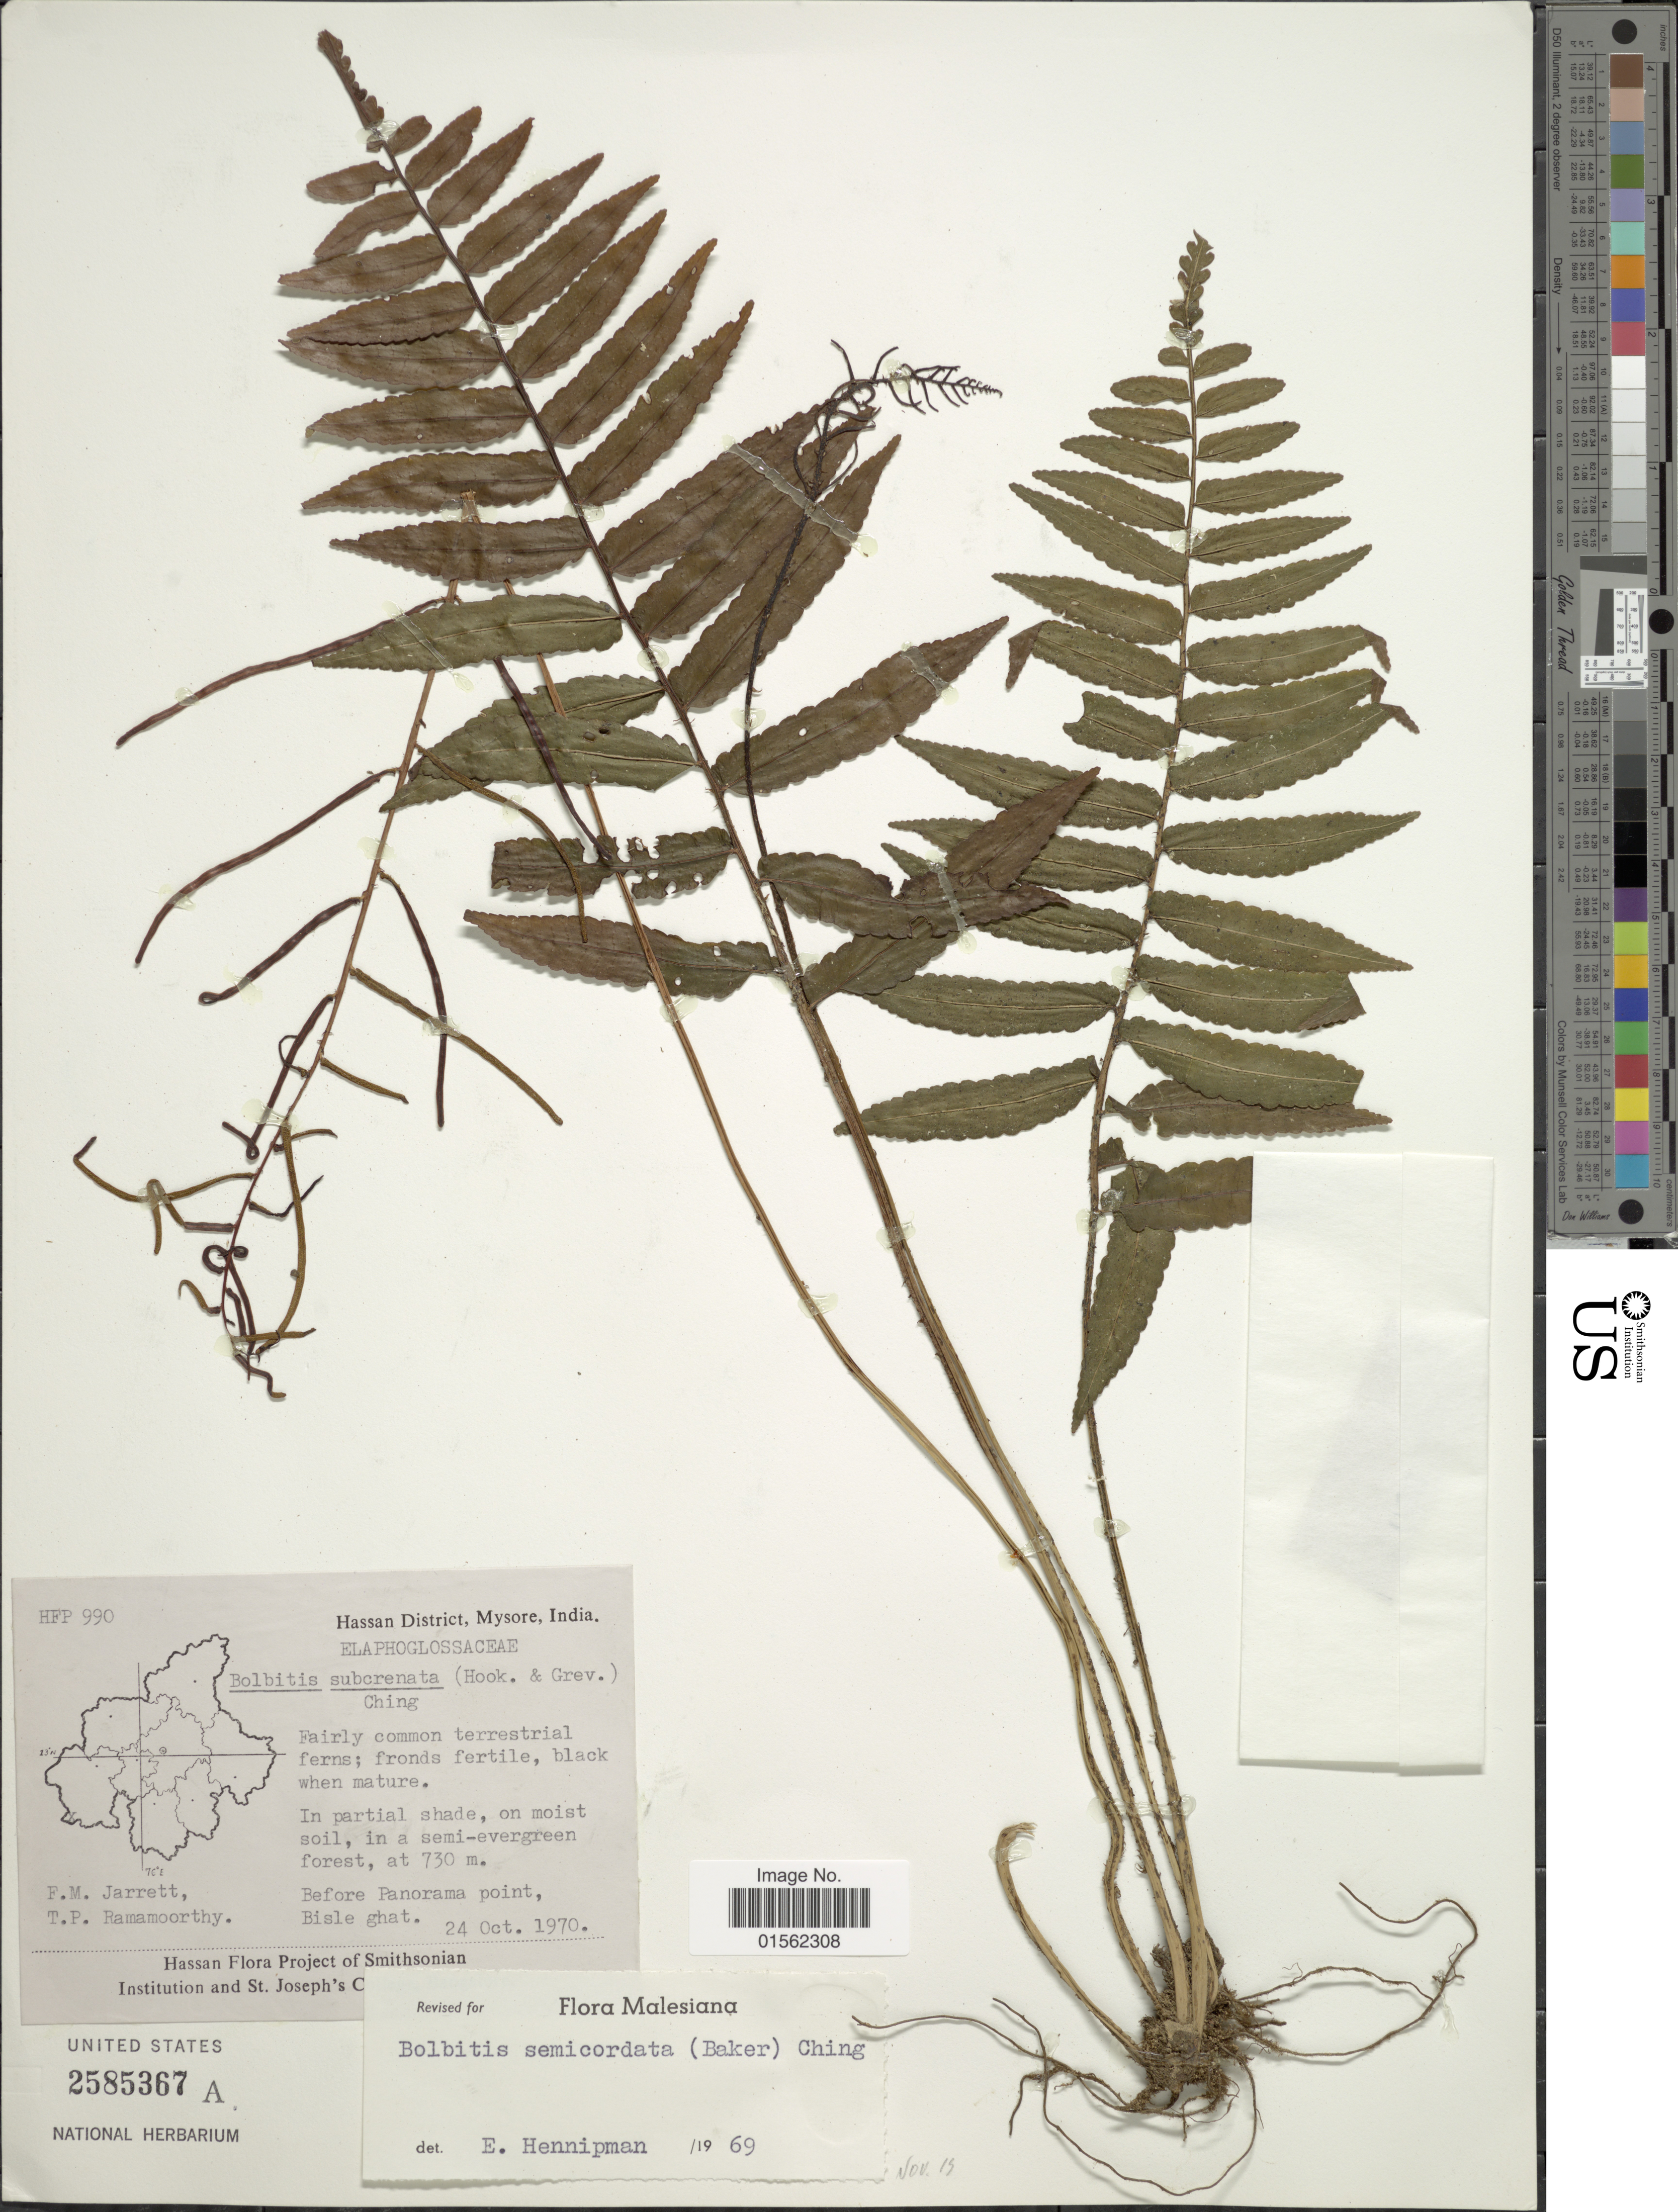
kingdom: Plantae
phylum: Tracheophyta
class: Polypodiopsida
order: Polypodiales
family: Dryopteridaceae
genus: Bolbitis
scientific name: Bolbitis semicordata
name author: (Baker) Ching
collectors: F. M. Jarrett & T. P. Ramamoorthy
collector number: HFP990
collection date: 1970-10-24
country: India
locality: Hassan District, Mysore, in a semi-evergreen forest, before Panorama point, Bisle ghat.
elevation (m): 730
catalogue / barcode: US 2585367A